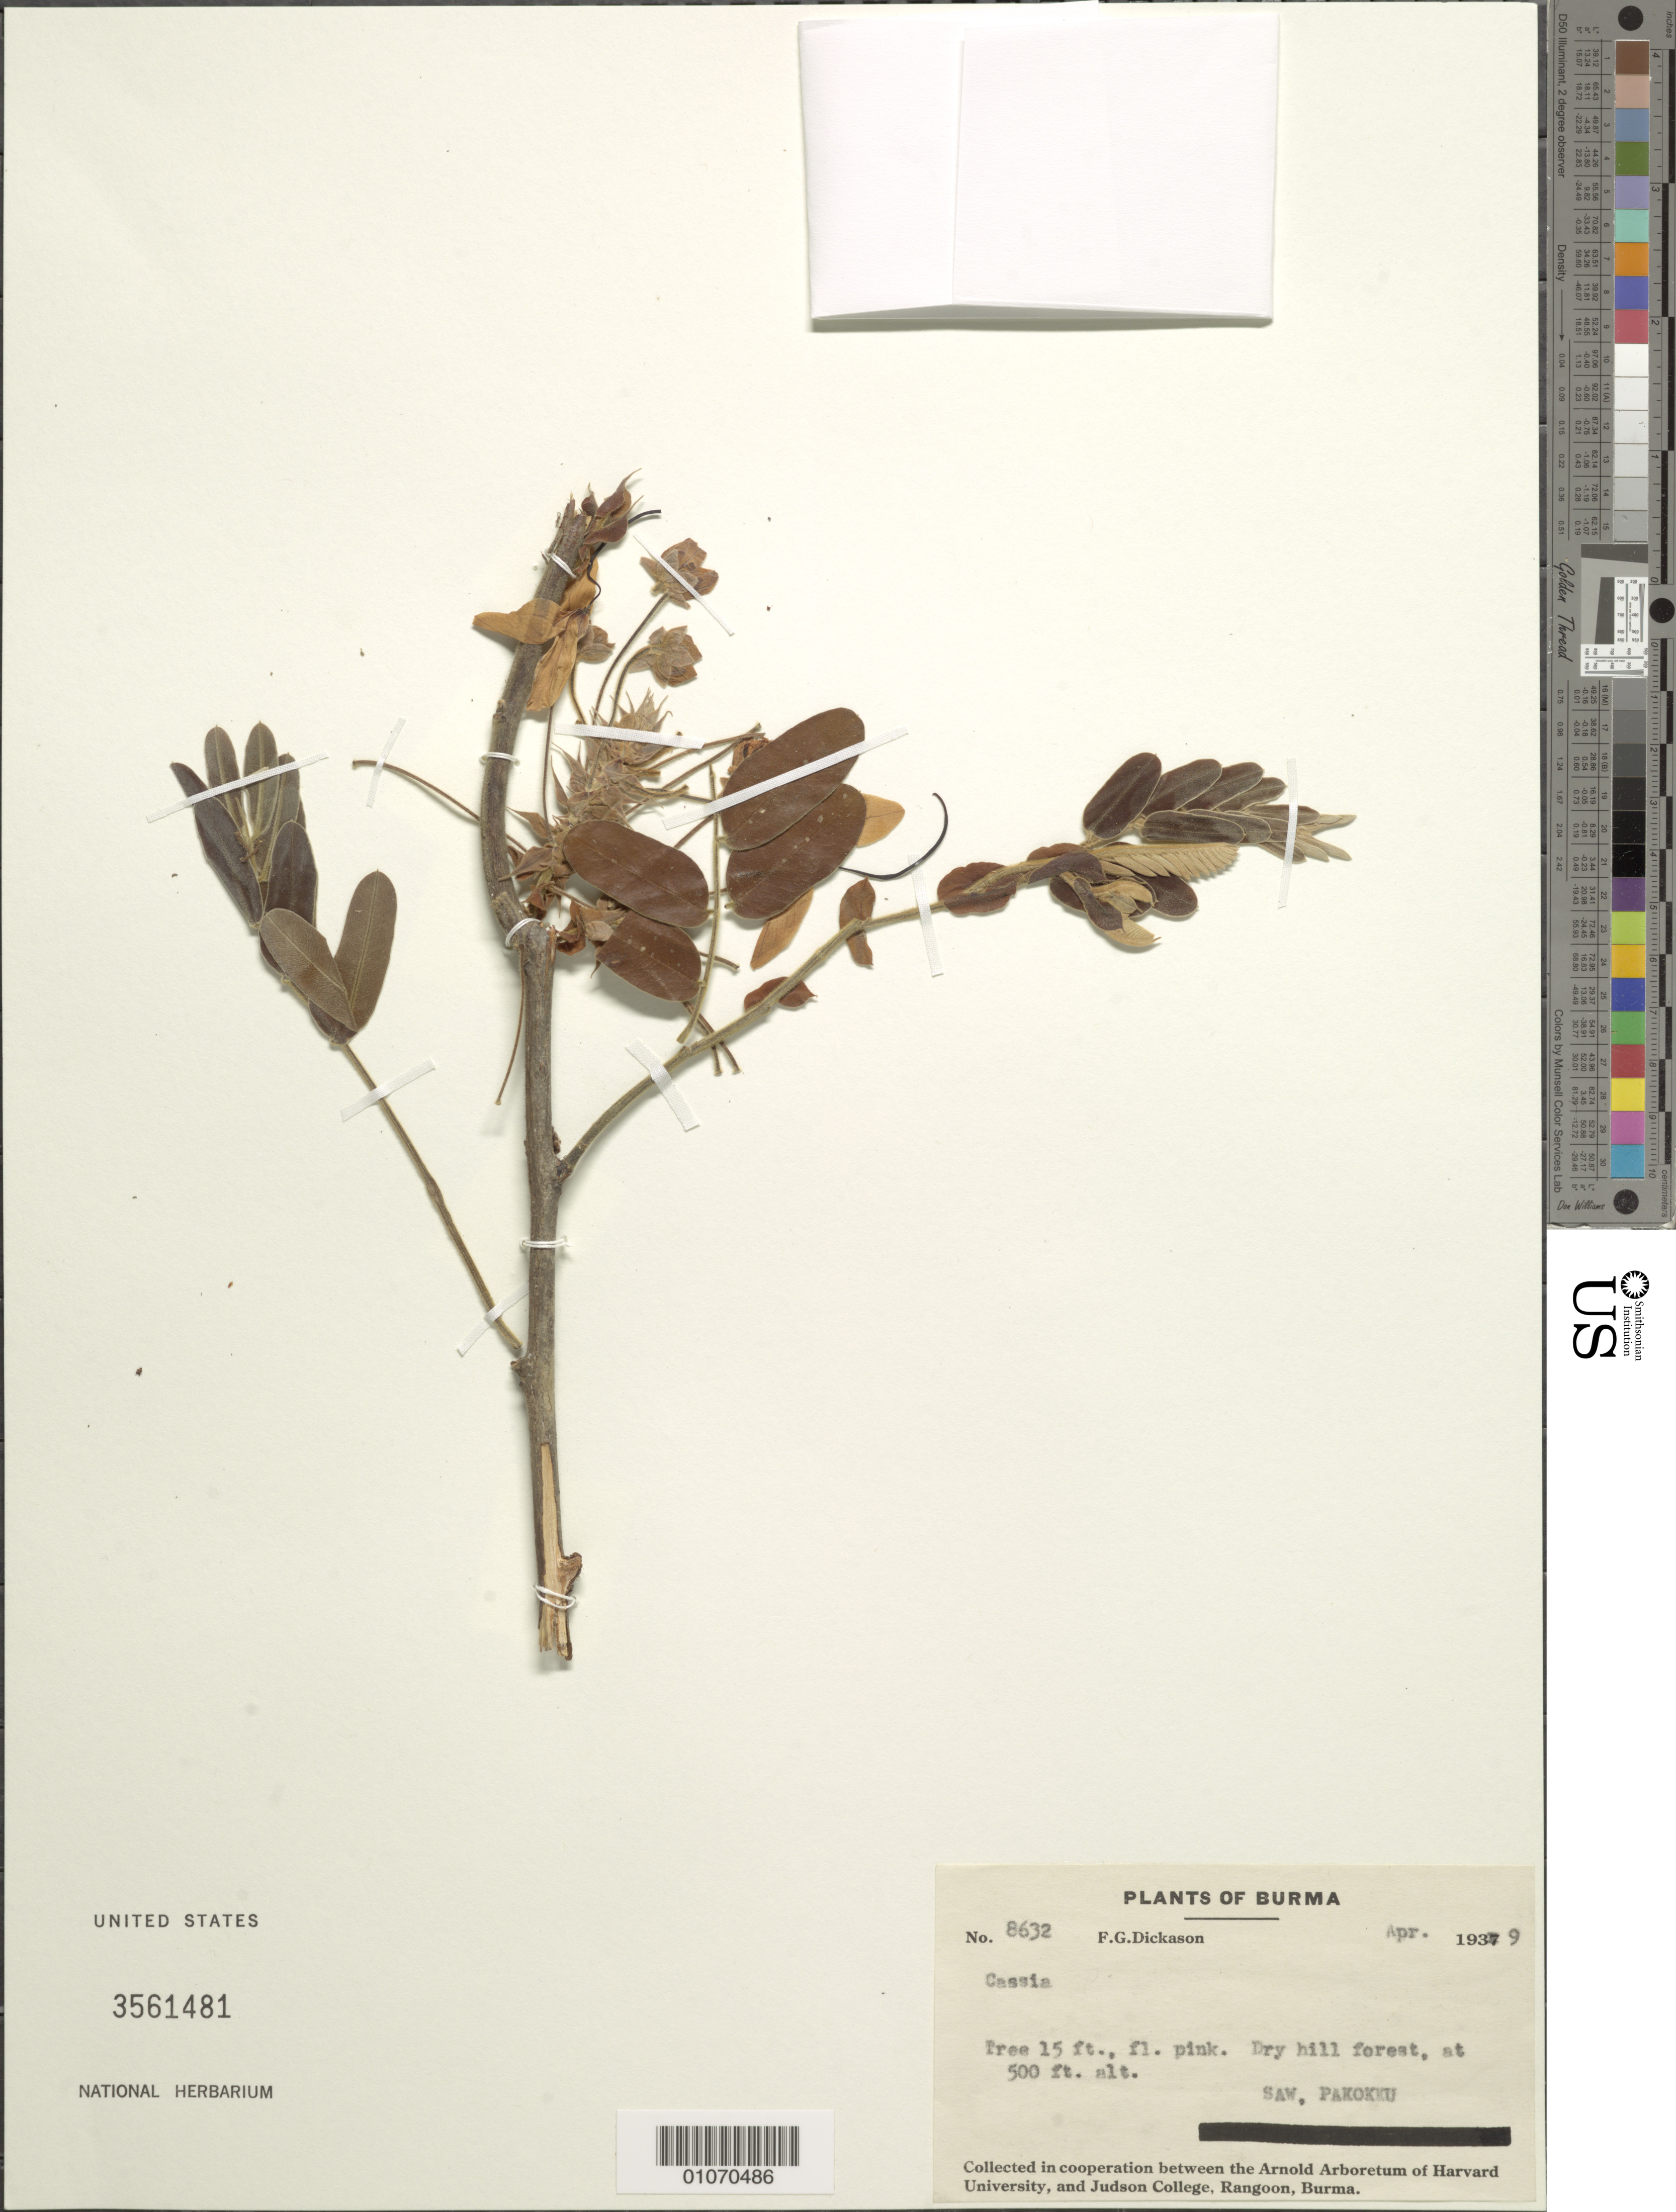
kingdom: Plantae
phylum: Tracheophyta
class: Magnoliopsida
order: Fabales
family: Fabaceae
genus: Cassia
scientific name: Cassia sp.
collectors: F. Dickason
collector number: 8632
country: Myanmar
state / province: Magway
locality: Saw, Pakokku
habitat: Dry hill forest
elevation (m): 152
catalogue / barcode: US 3561481